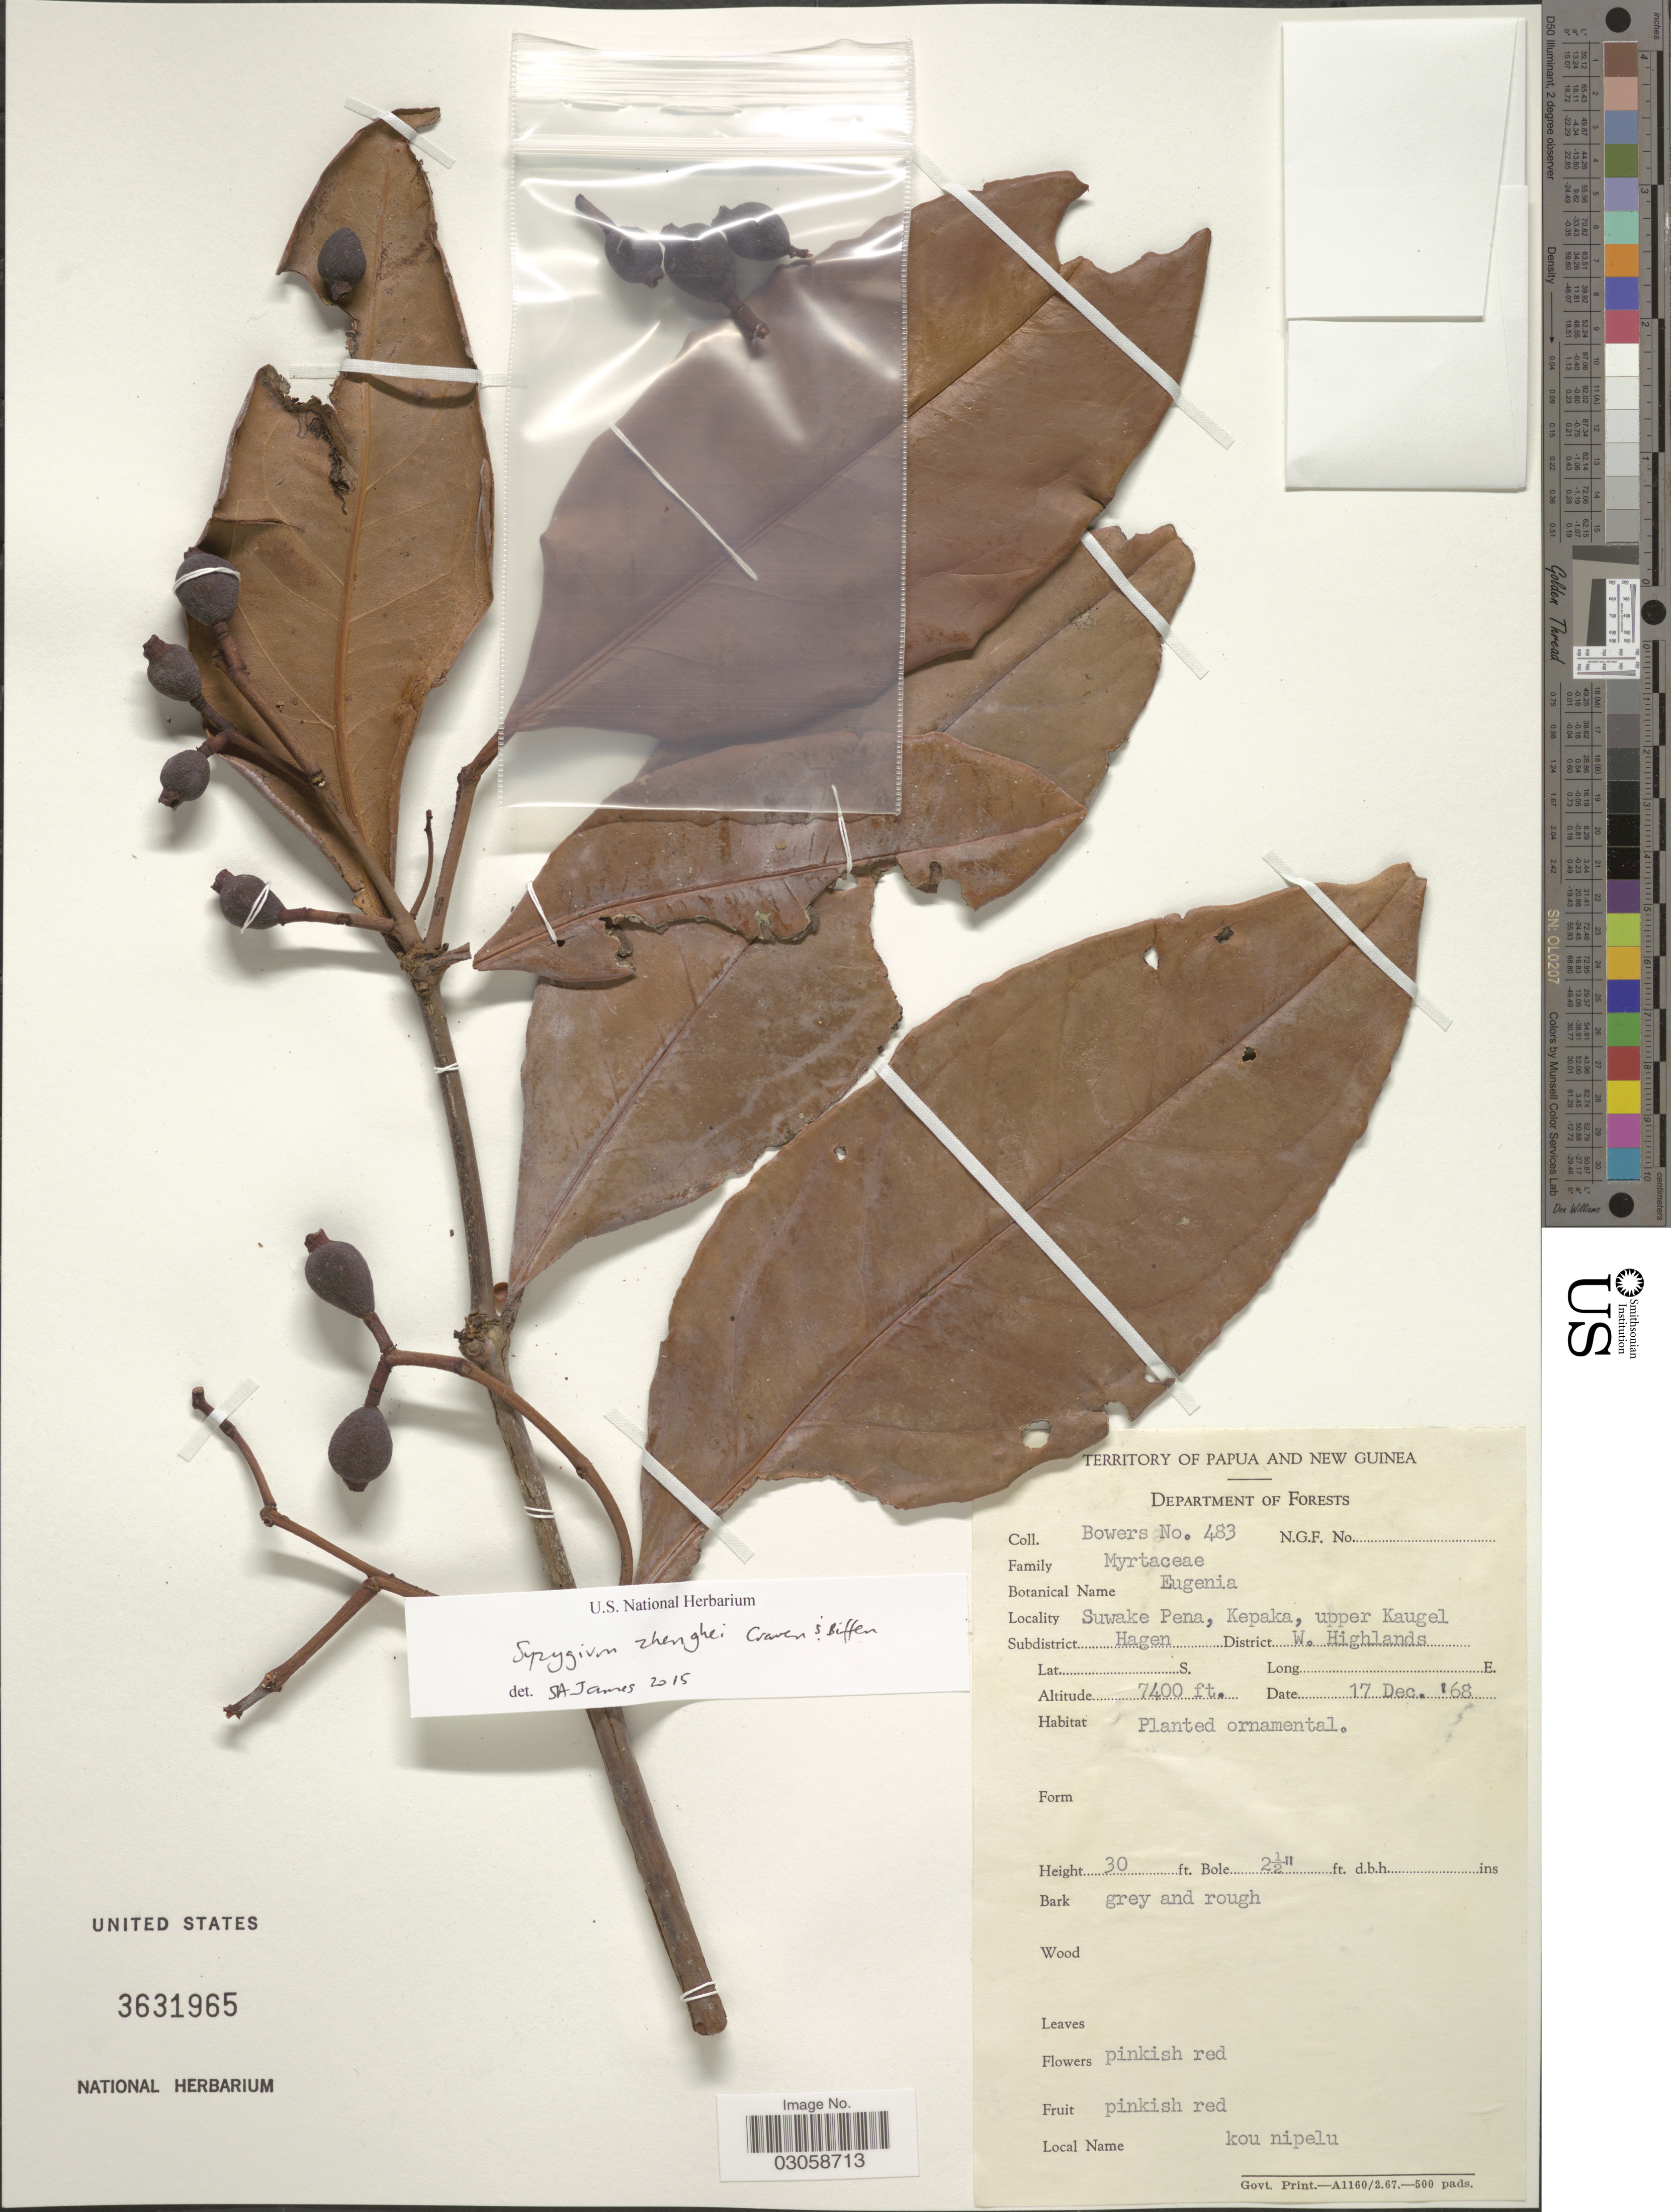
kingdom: Plantae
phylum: Tracheophyta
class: Magnoliopsida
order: Myrtales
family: Myrtaceae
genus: Syzygium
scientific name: Syzygium zhenghei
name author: Craven & Biffin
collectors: -. Bowers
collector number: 483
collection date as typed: Transcribed d/m/y: 17/12/68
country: Papua New Guinea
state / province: Western Highlands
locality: Territory of Papua and New Guinea. Suwake Pena, Kepaka, upper Kaugel. Subdistrict Hagen. District W. Highlands.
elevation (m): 2256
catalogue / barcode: US 3631965